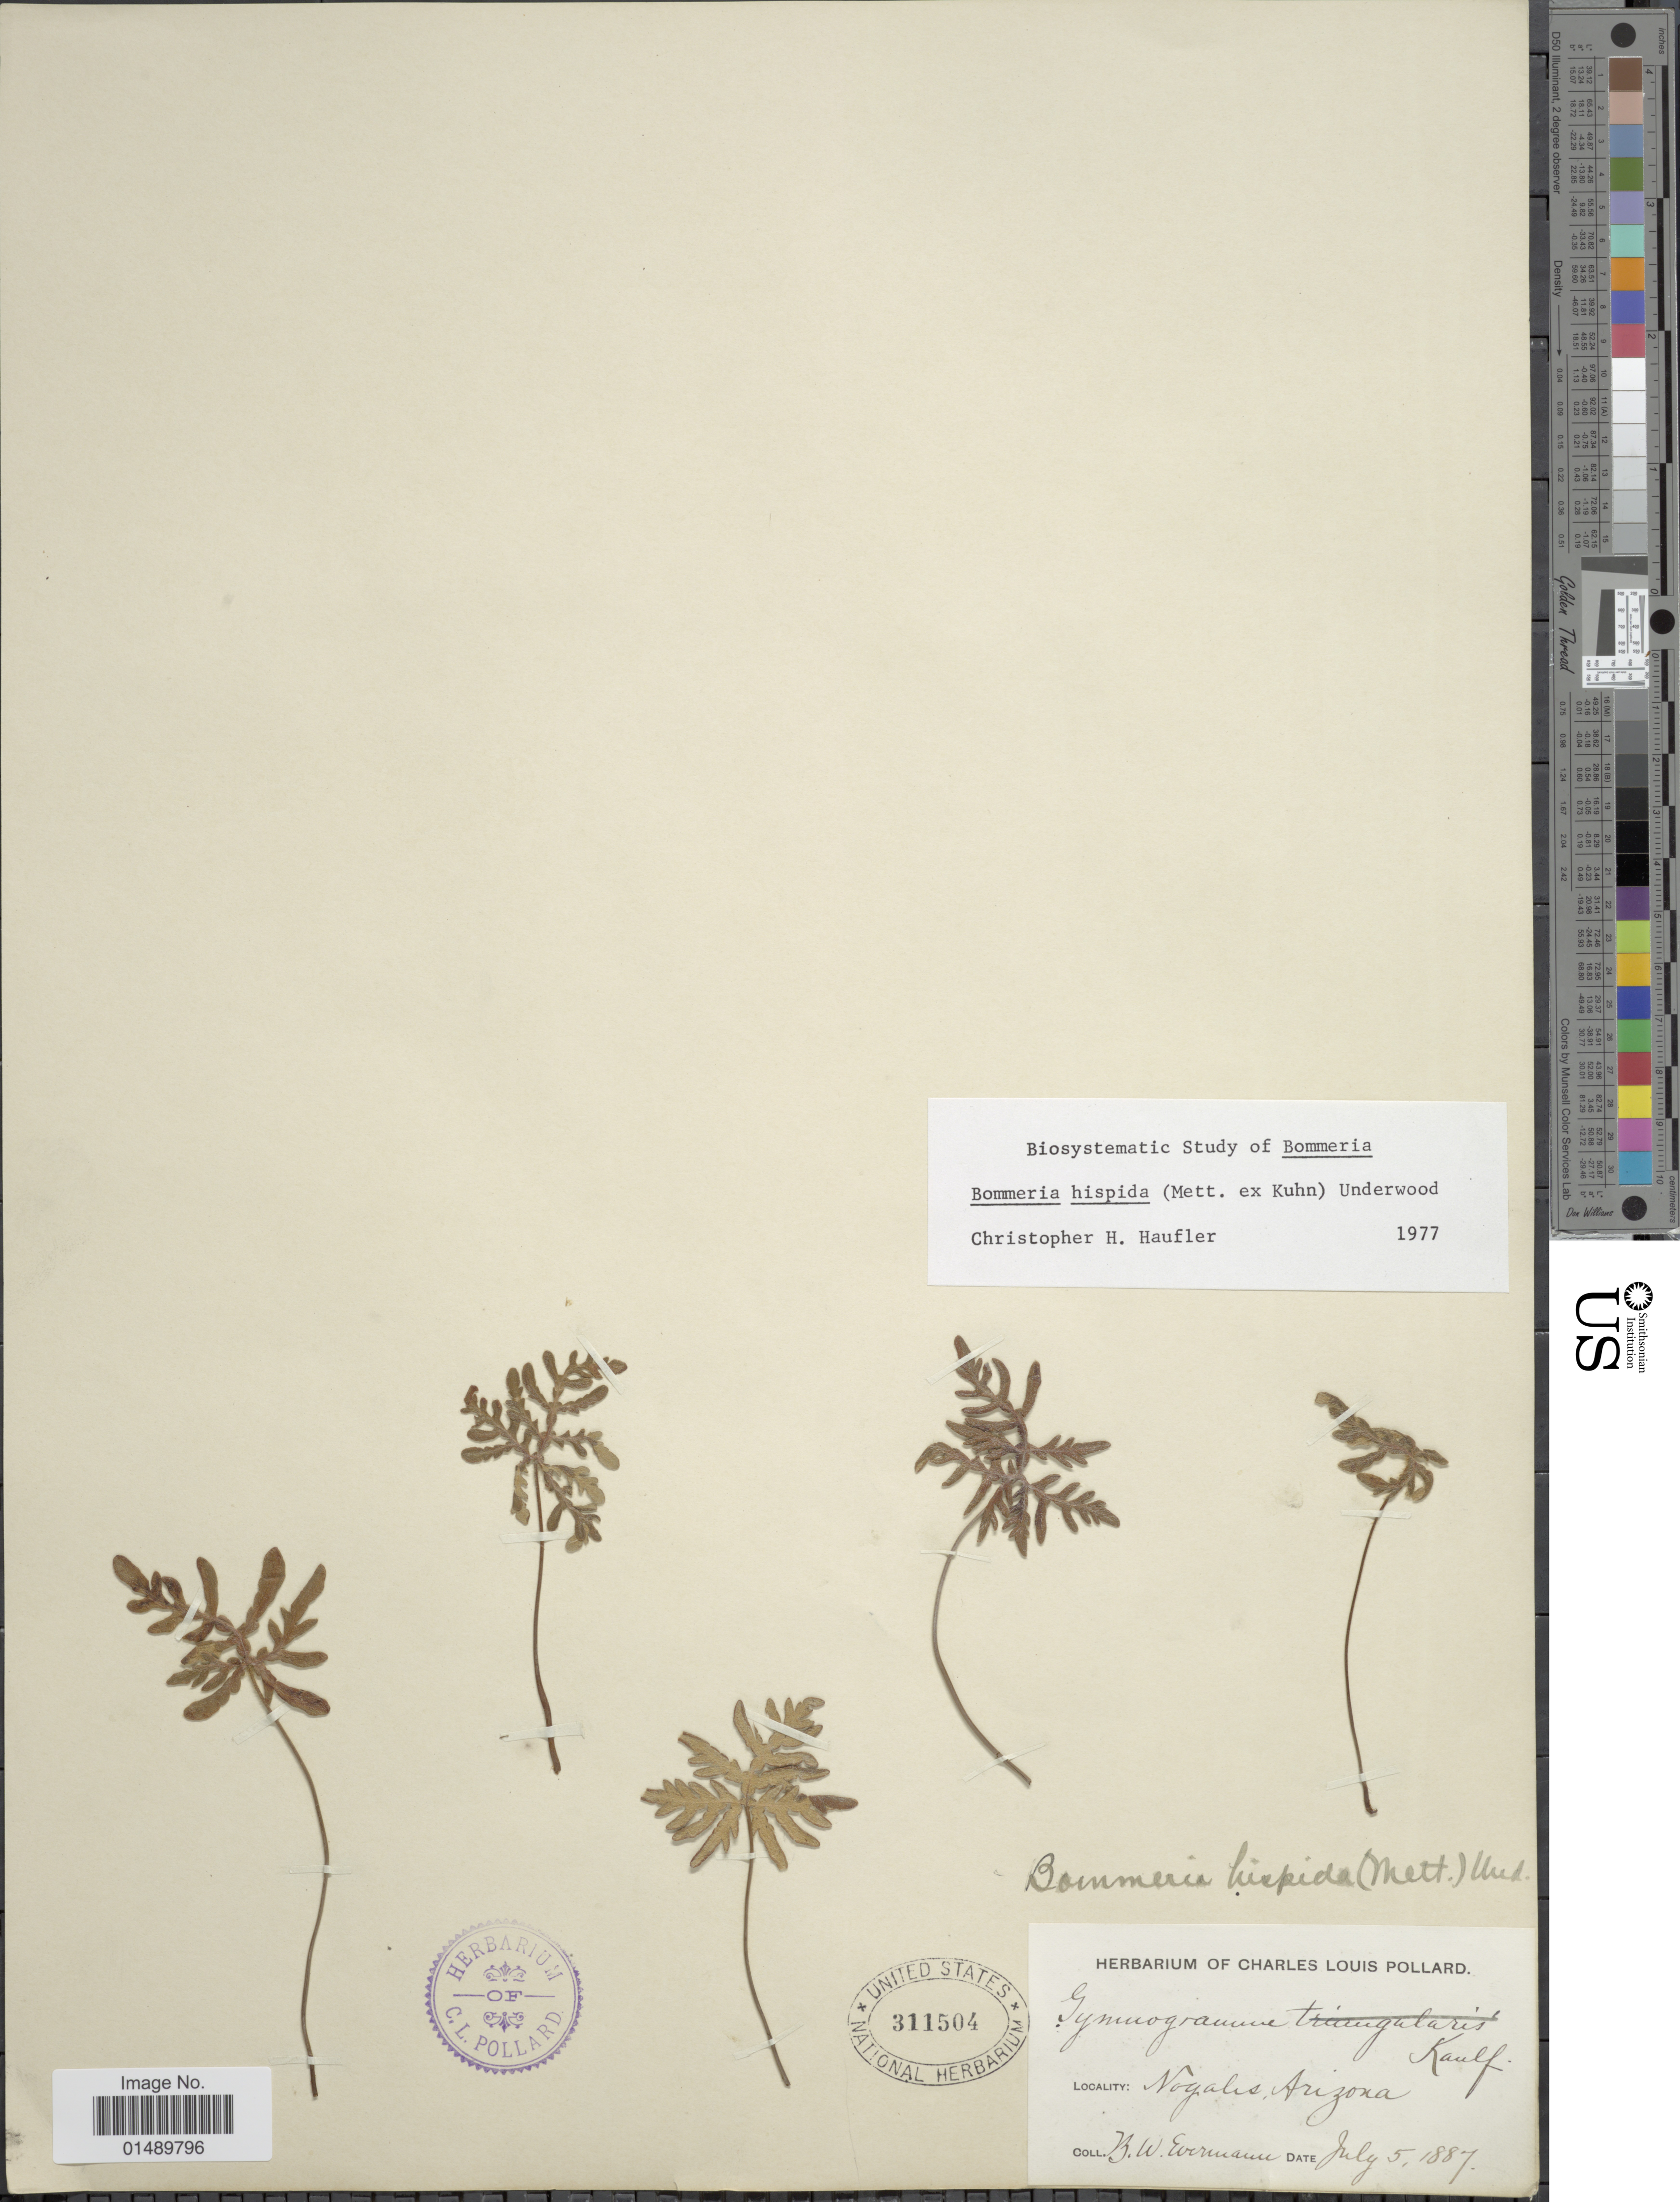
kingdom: Plantae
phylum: Tracheophyta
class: Polypodiopsida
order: Polypodiales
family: Pteridaceae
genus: Bommeria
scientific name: Bommeria hispida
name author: (Mett. ex Kuhn) Underw.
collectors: B. W. Evermann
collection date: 1887-07-05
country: United States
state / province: Arizona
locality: Arizona, Nogales.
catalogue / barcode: US 311504